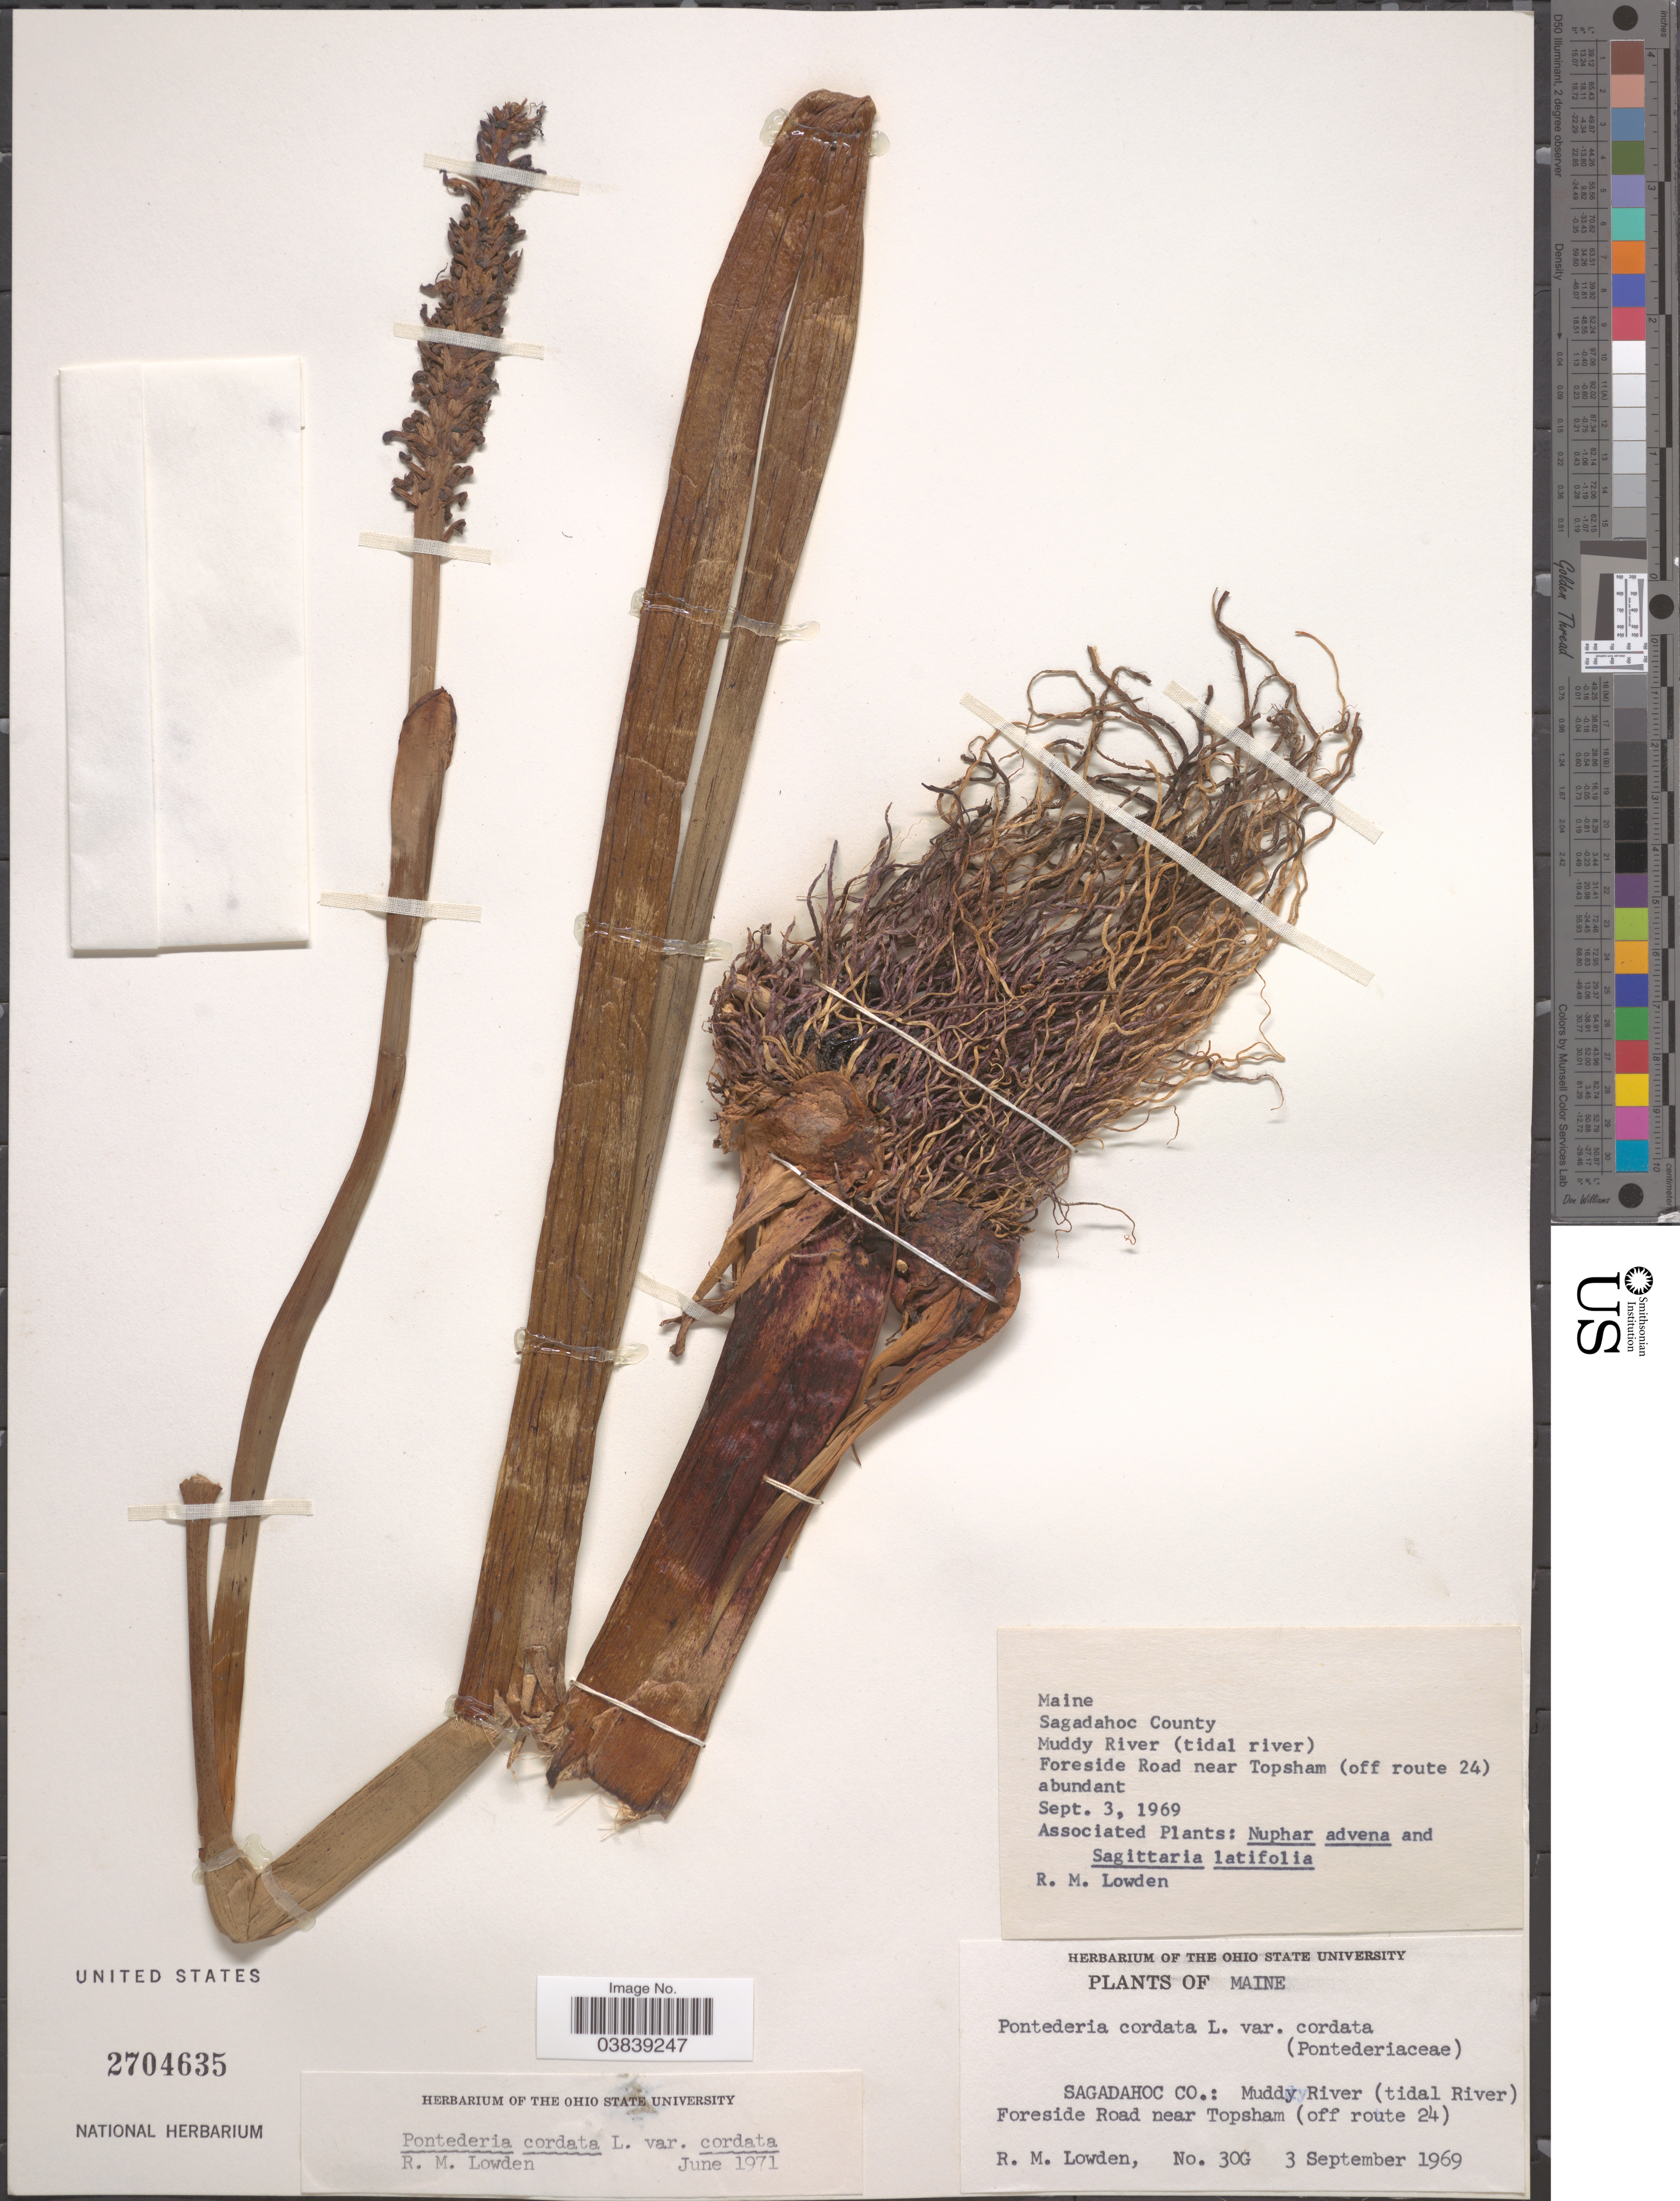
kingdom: Plantae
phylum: Tracheophyta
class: Liliopsida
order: Commelinales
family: Pontederiaceae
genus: Pontederia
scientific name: Pontederia cordata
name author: L.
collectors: R. Lowden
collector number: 30G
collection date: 1969-09-03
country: United States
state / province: Maine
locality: Sagadahoc County. Muddy River (tidal River) Foreside Road near Topsham (off route 24).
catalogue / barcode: US 2704635